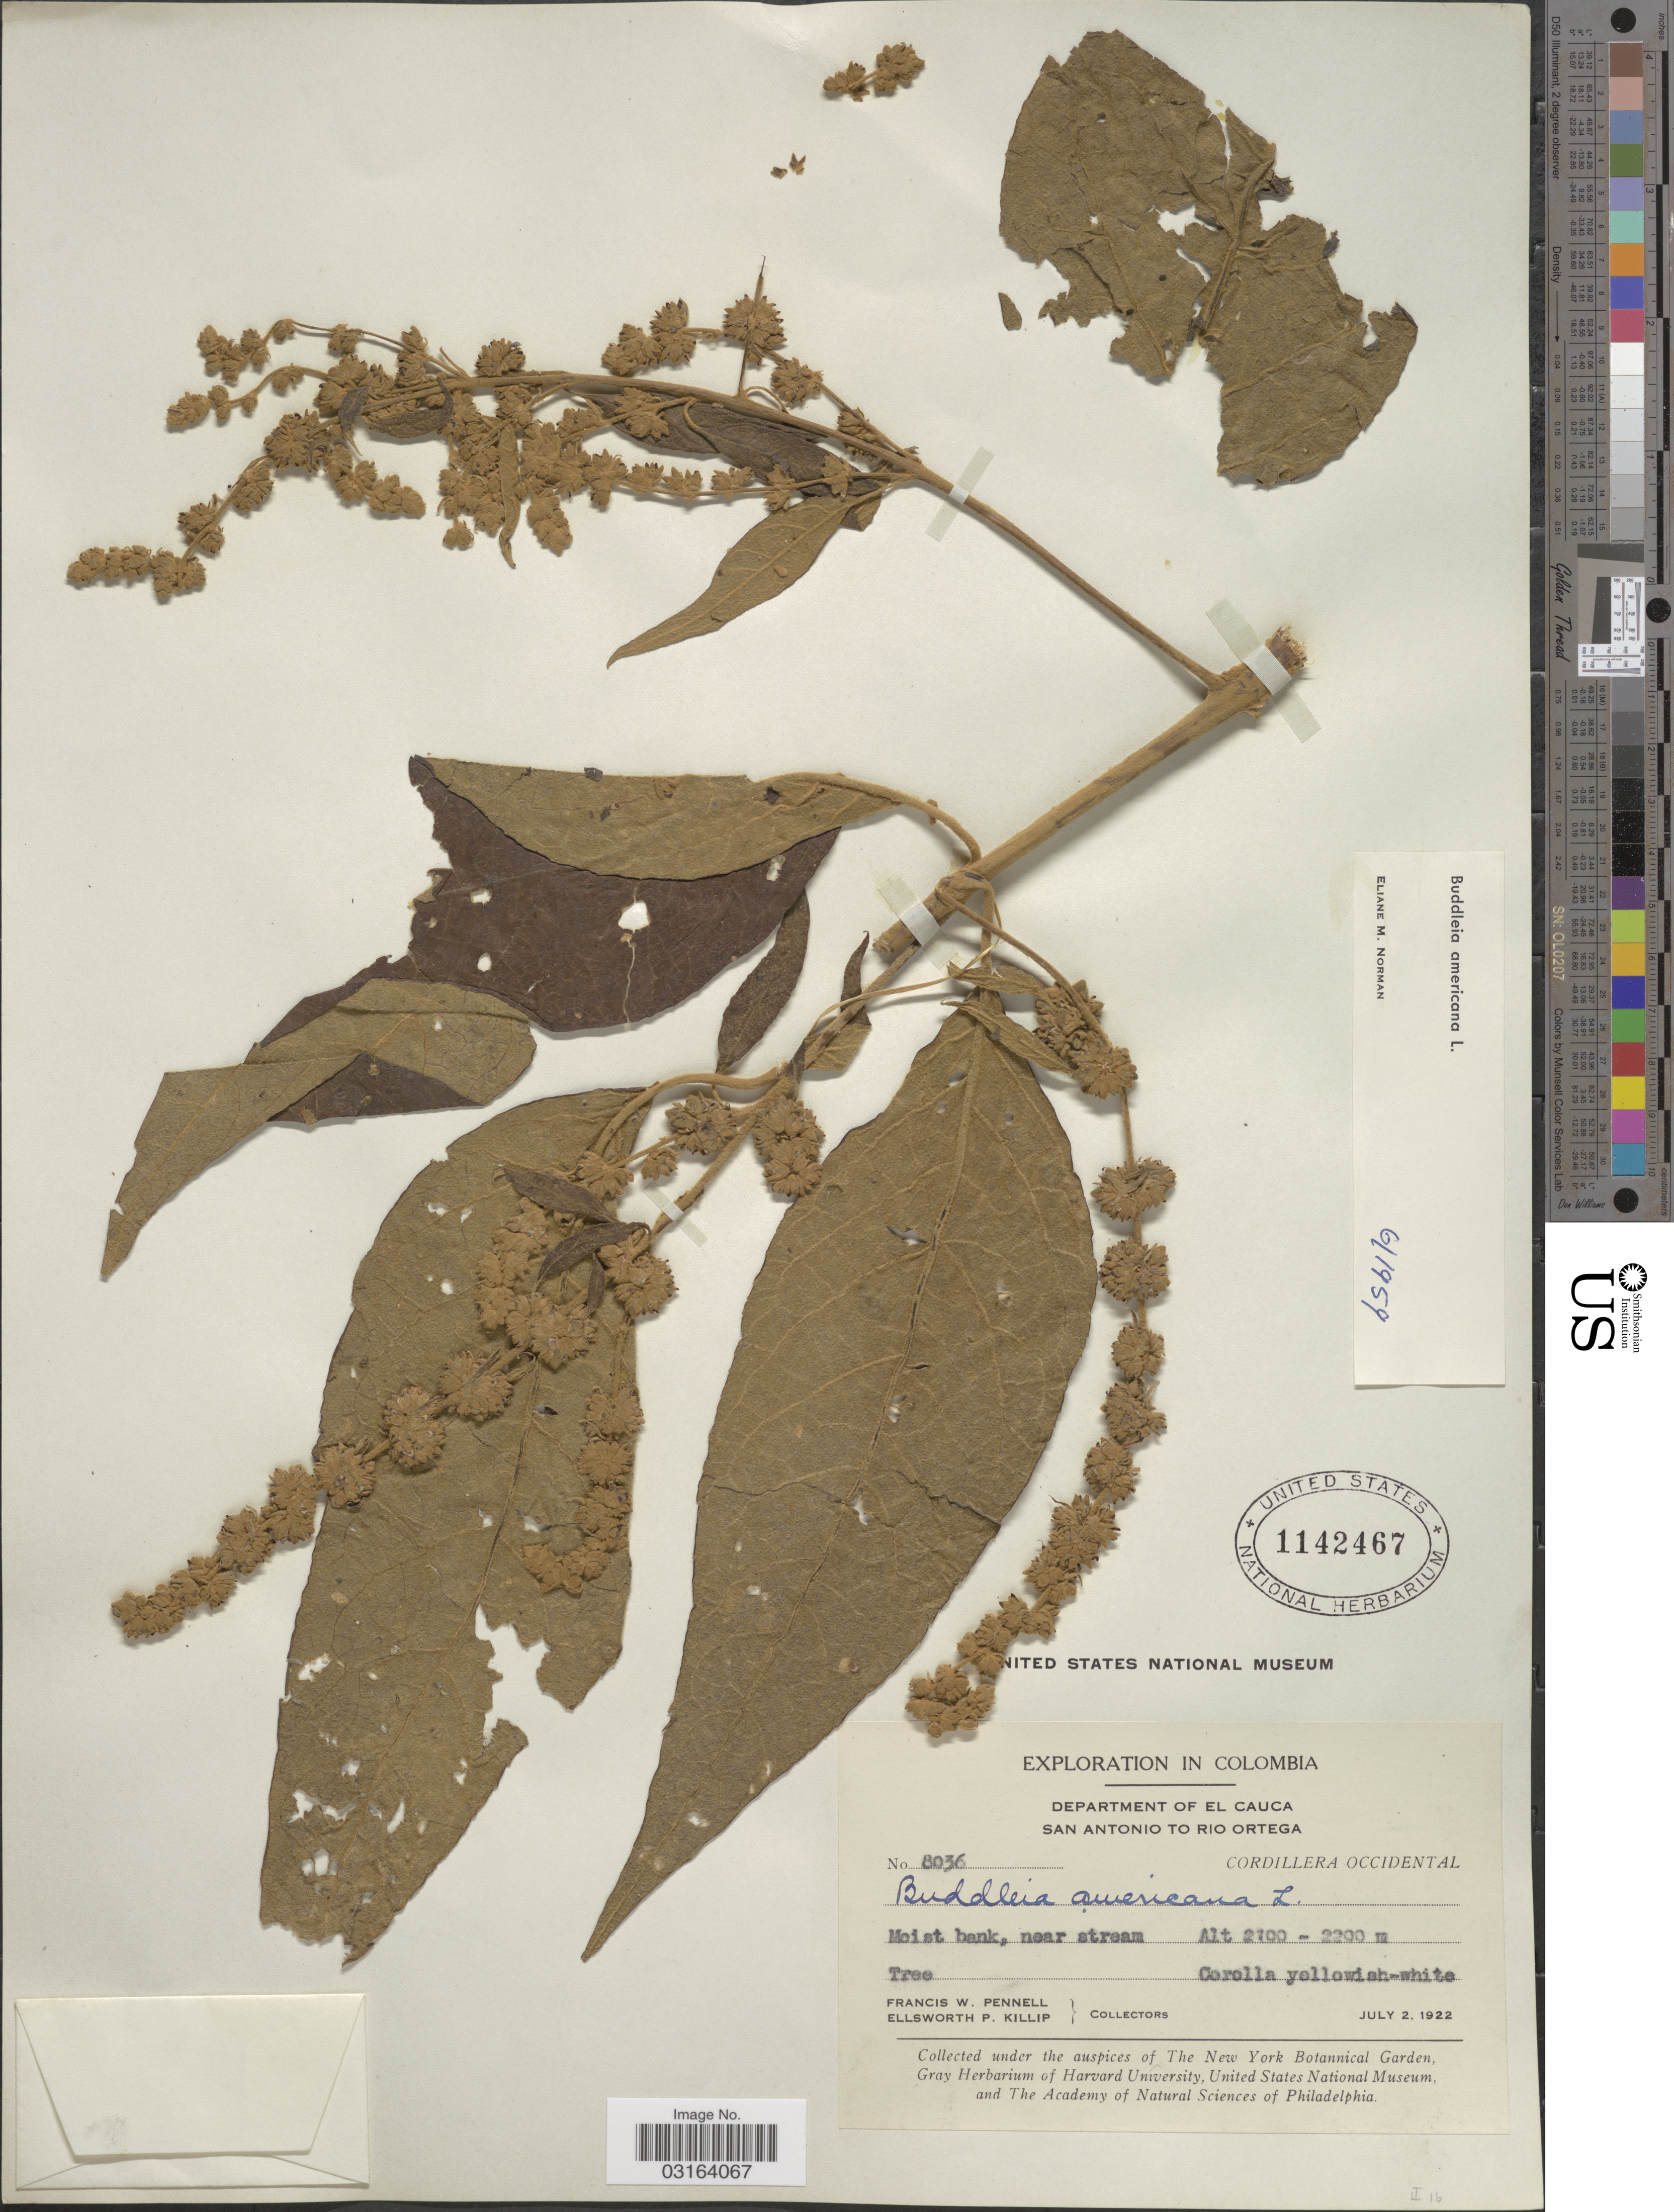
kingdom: Plantae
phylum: Tracheophyta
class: Magnoliopsida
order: Lamiales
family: Scrophulariaceae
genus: Buddleja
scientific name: Buddleja americana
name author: L.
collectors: F. W. Pennell & E. P. Killip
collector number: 8036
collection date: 1922-07-02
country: Colombia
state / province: Cauca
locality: Department of El Cauca, San Antonio to Rio Ortega, Cordillera Occidental.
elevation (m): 2100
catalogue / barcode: US 1142467